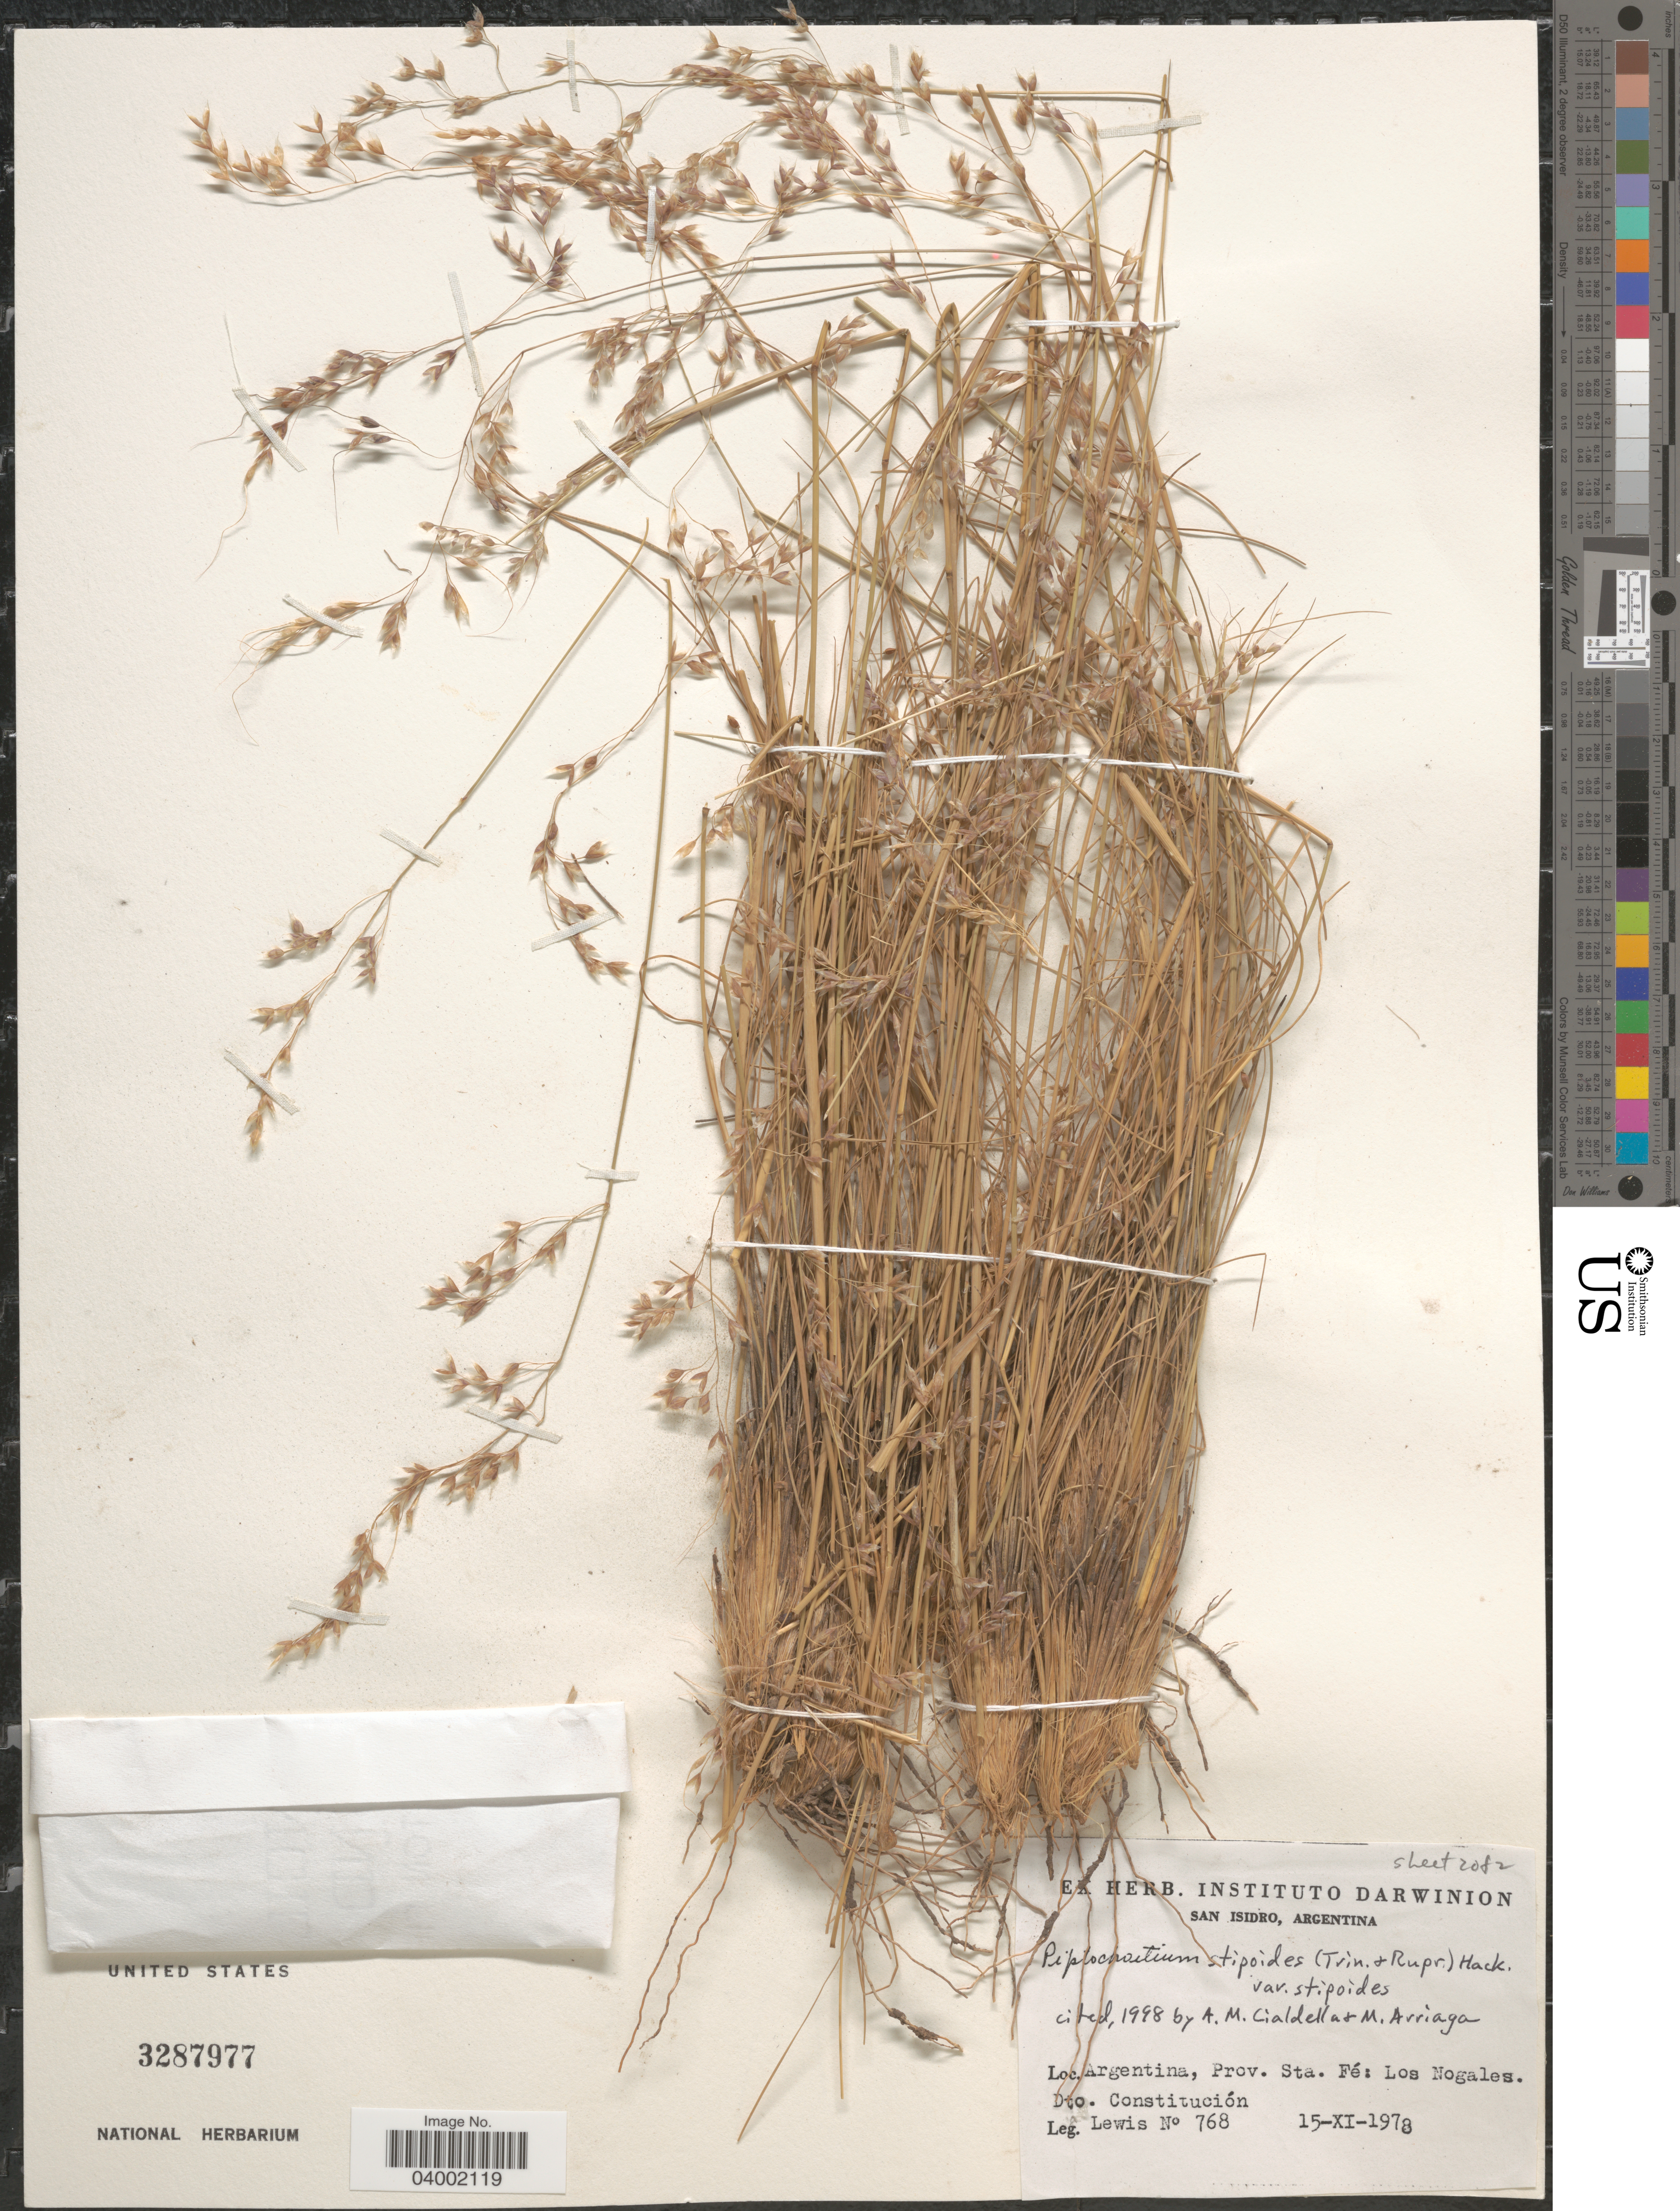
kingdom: Plantae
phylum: Tracheophyta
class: Liliopsida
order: Poales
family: Poaceae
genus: Piptochaetium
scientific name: Piptochaetium stipoides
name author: (Trin. & Rupr.) Hack. & Arechav.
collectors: -- Lewis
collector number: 768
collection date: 1978-11-15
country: Argentina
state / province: Santa Fe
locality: Prov. Sta. Fé: Los Nogales. Dto. Constitución.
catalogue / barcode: US 3287977